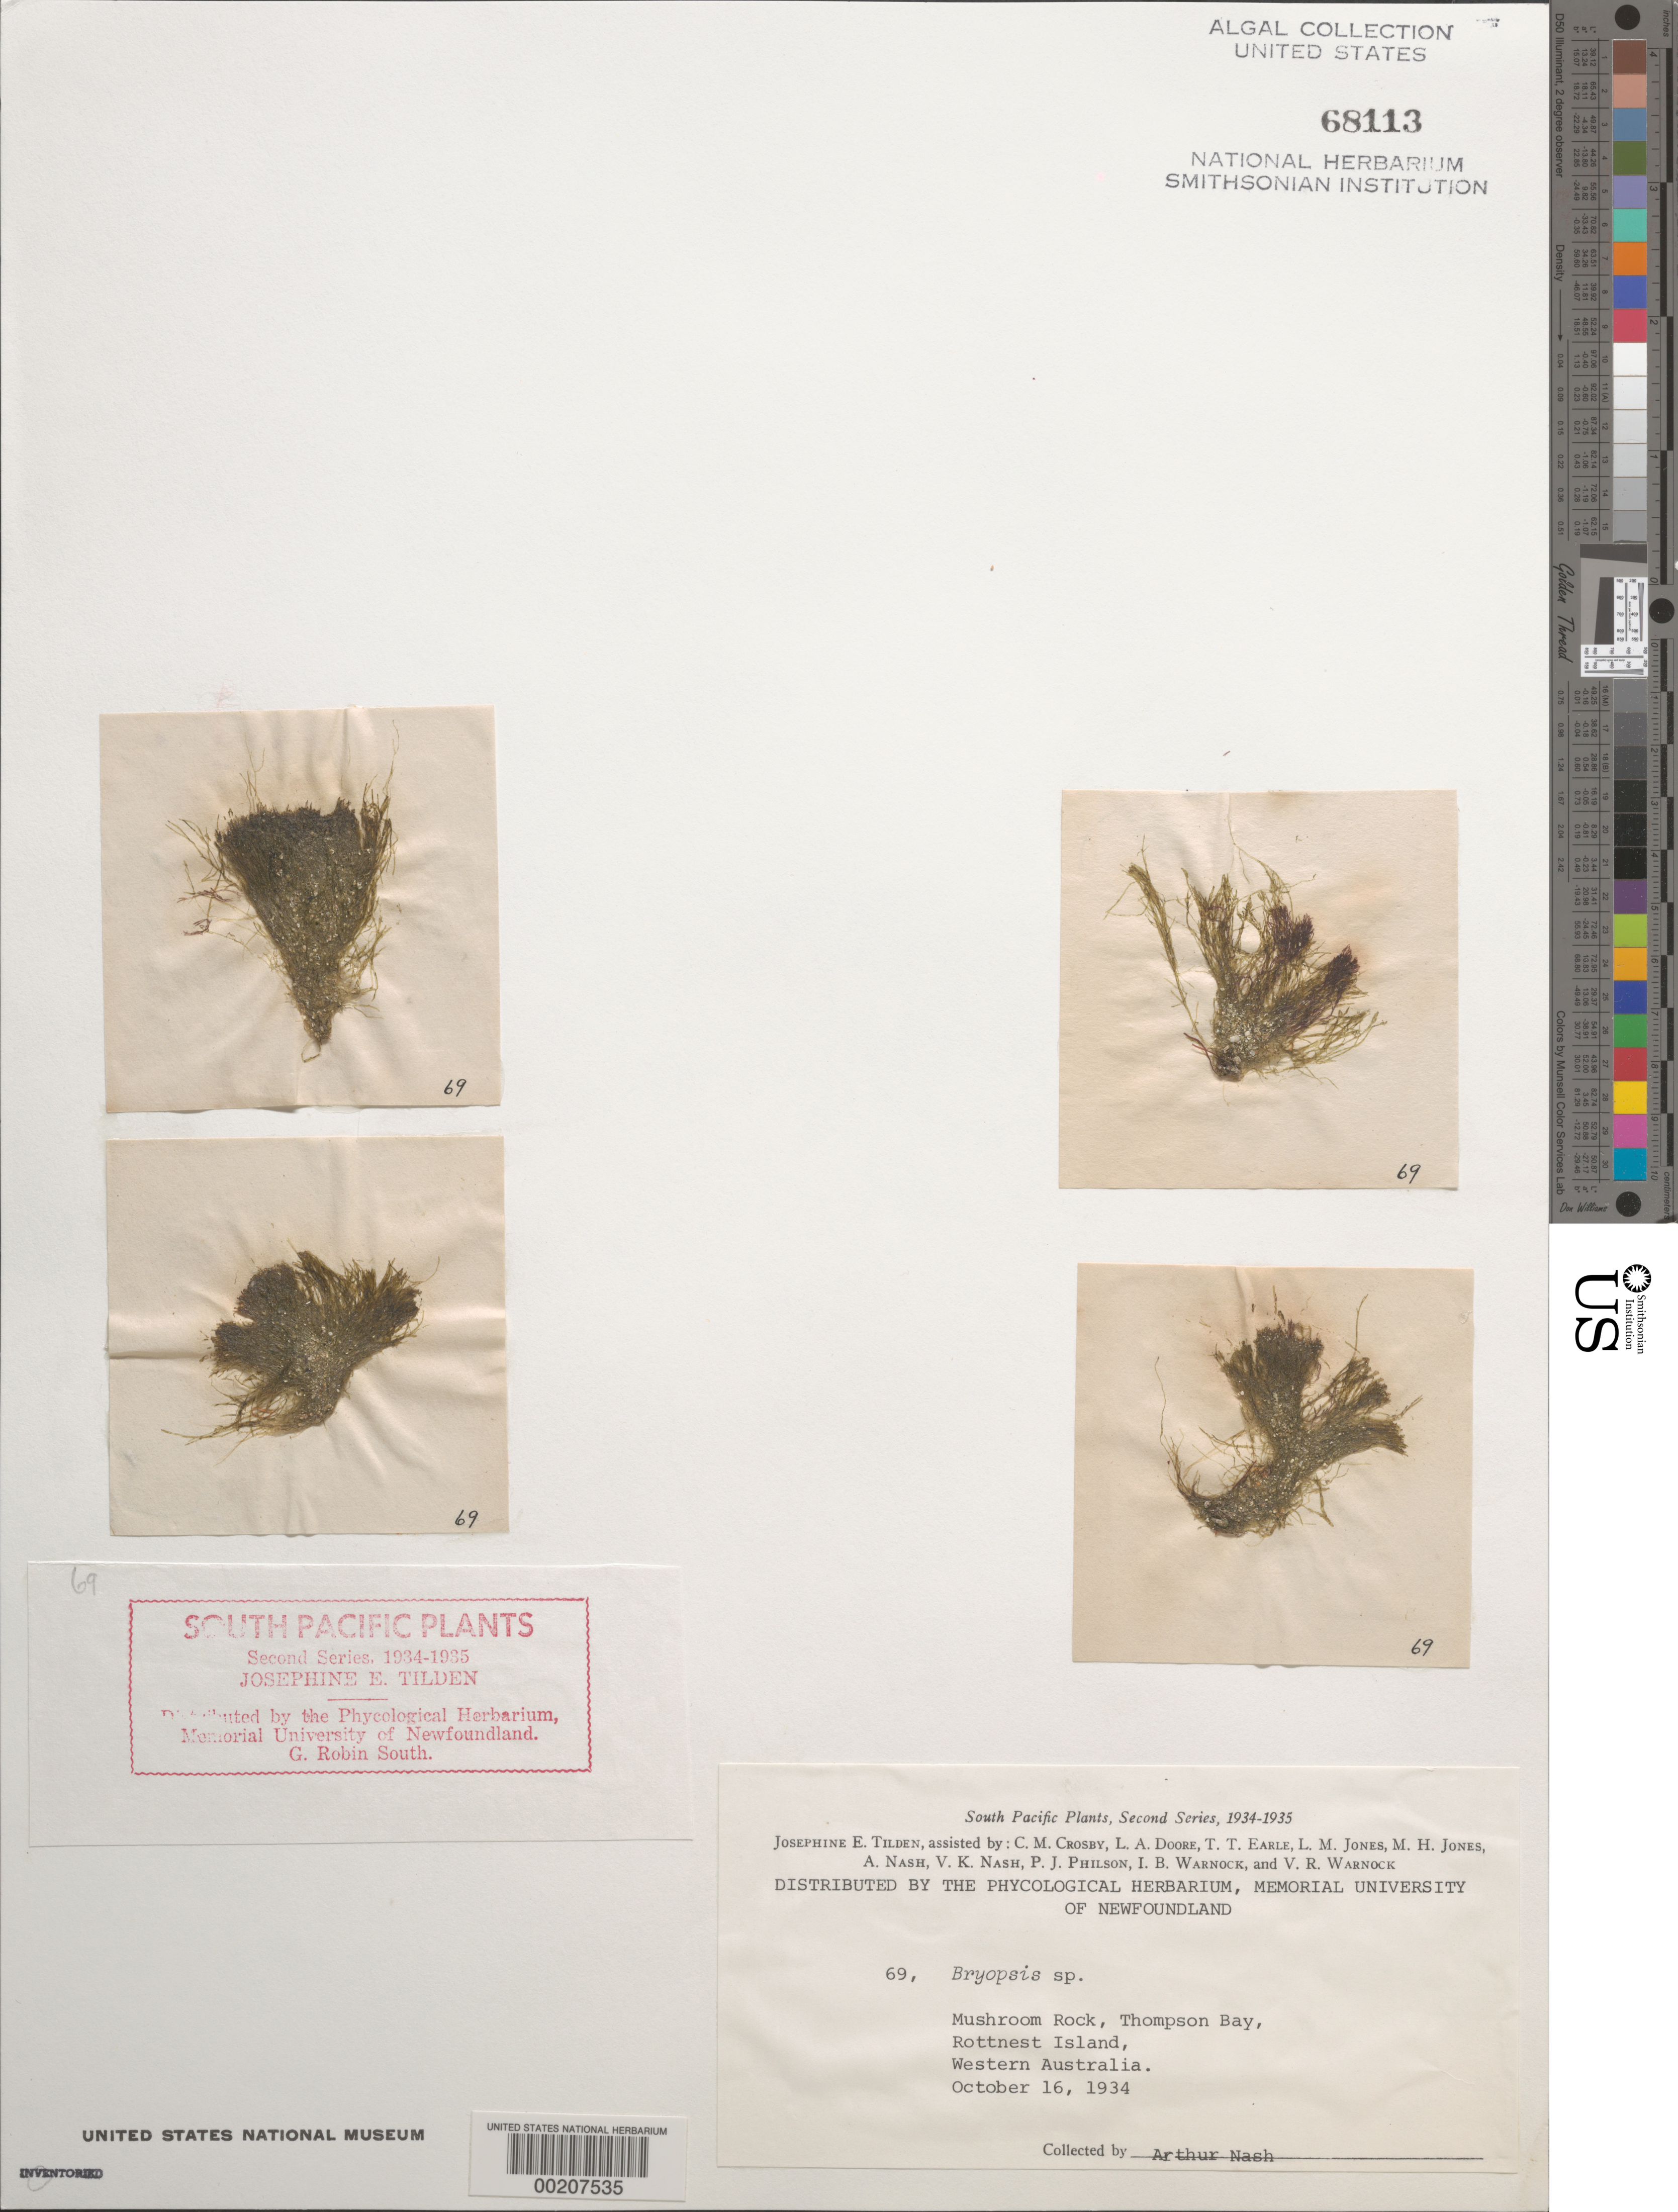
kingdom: Plantae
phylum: Chlorophyta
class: Ulvophyceae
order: Bryopsidales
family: Bryopsidaceae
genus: Bryopsis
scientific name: Bryopsis sp.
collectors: A. Nash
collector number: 69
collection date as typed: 16 Oct 1934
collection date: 1934-10-16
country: Australia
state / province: Western Australia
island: Rottnest Island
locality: Thompson Bay, Mushroom Rock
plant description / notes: Tilden, South Pacific Plants, Second Series, 1934-1935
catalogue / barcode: US 68113